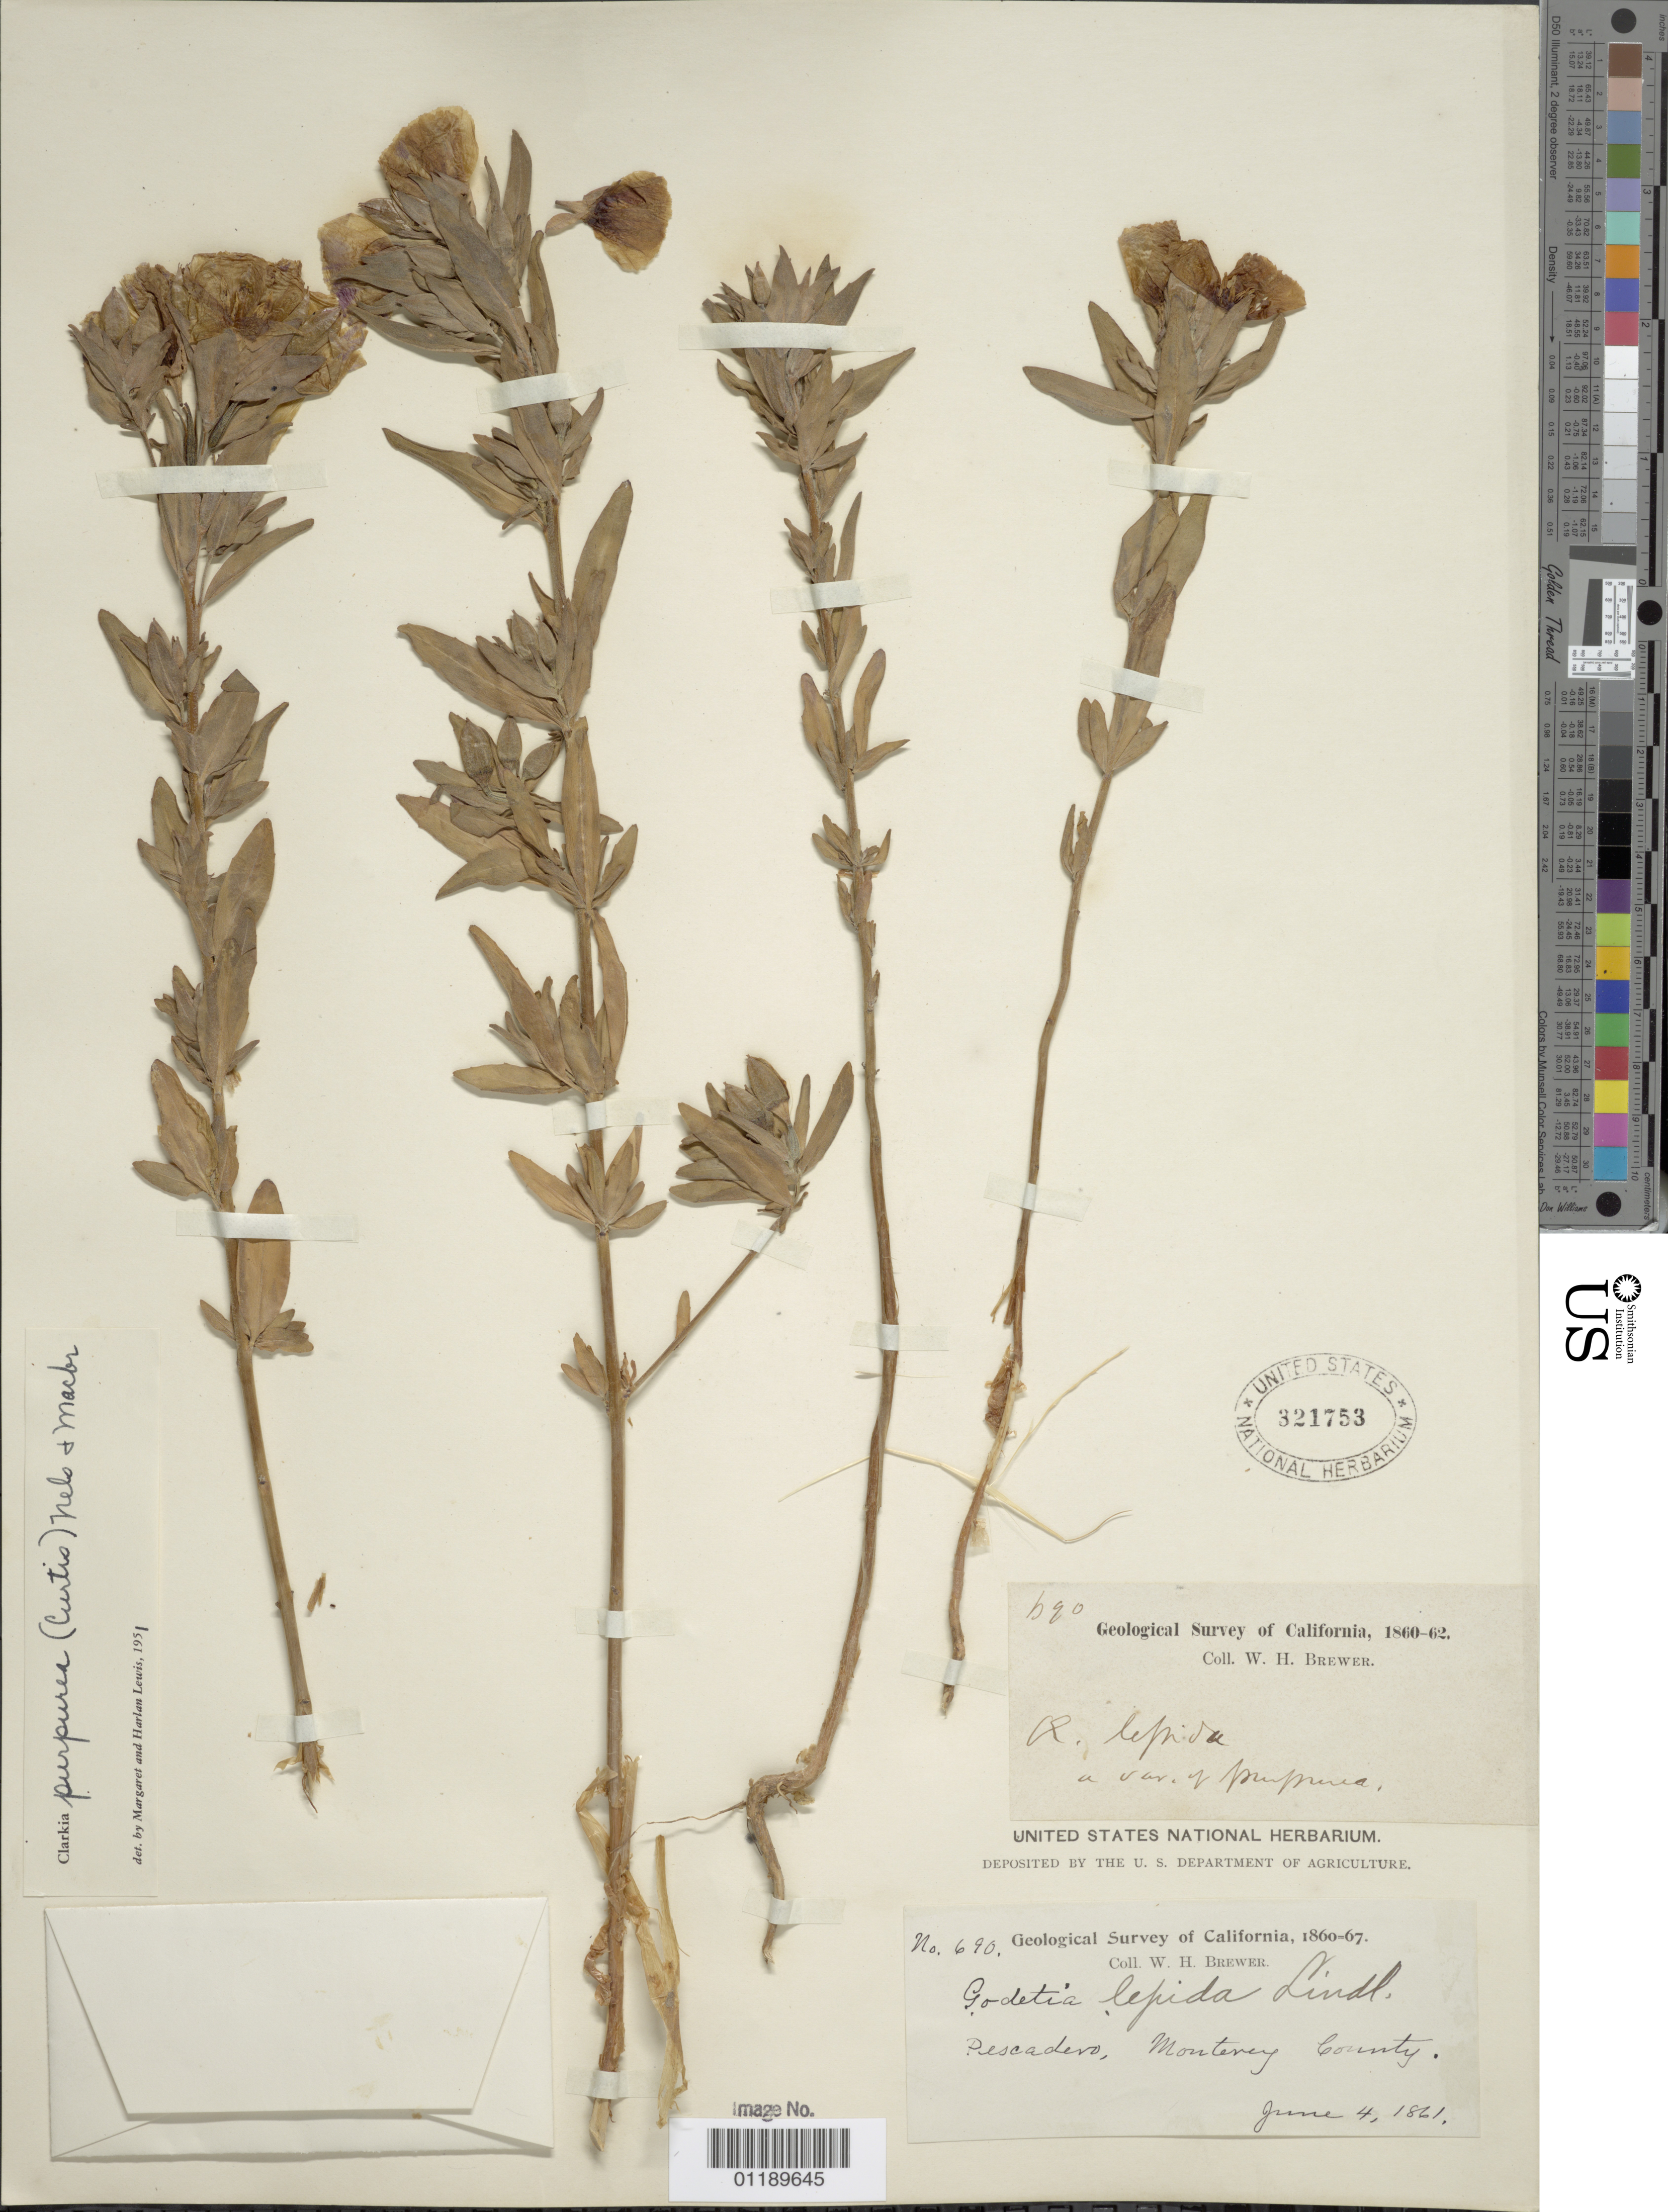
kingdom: Plantae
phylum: Tracheophyta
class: Magnoliopsida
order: Myrtales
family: Onagraceae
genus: Clarkia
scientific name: Clarkia purpurea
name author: (Curtis) A. Nelson & J.F. Macbr.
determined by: Lewis, --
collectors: W. H. Brewer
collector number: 690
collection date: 1861-06-04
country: United States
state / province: California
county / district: Monterey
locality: Pescadero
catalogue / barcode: US 321753